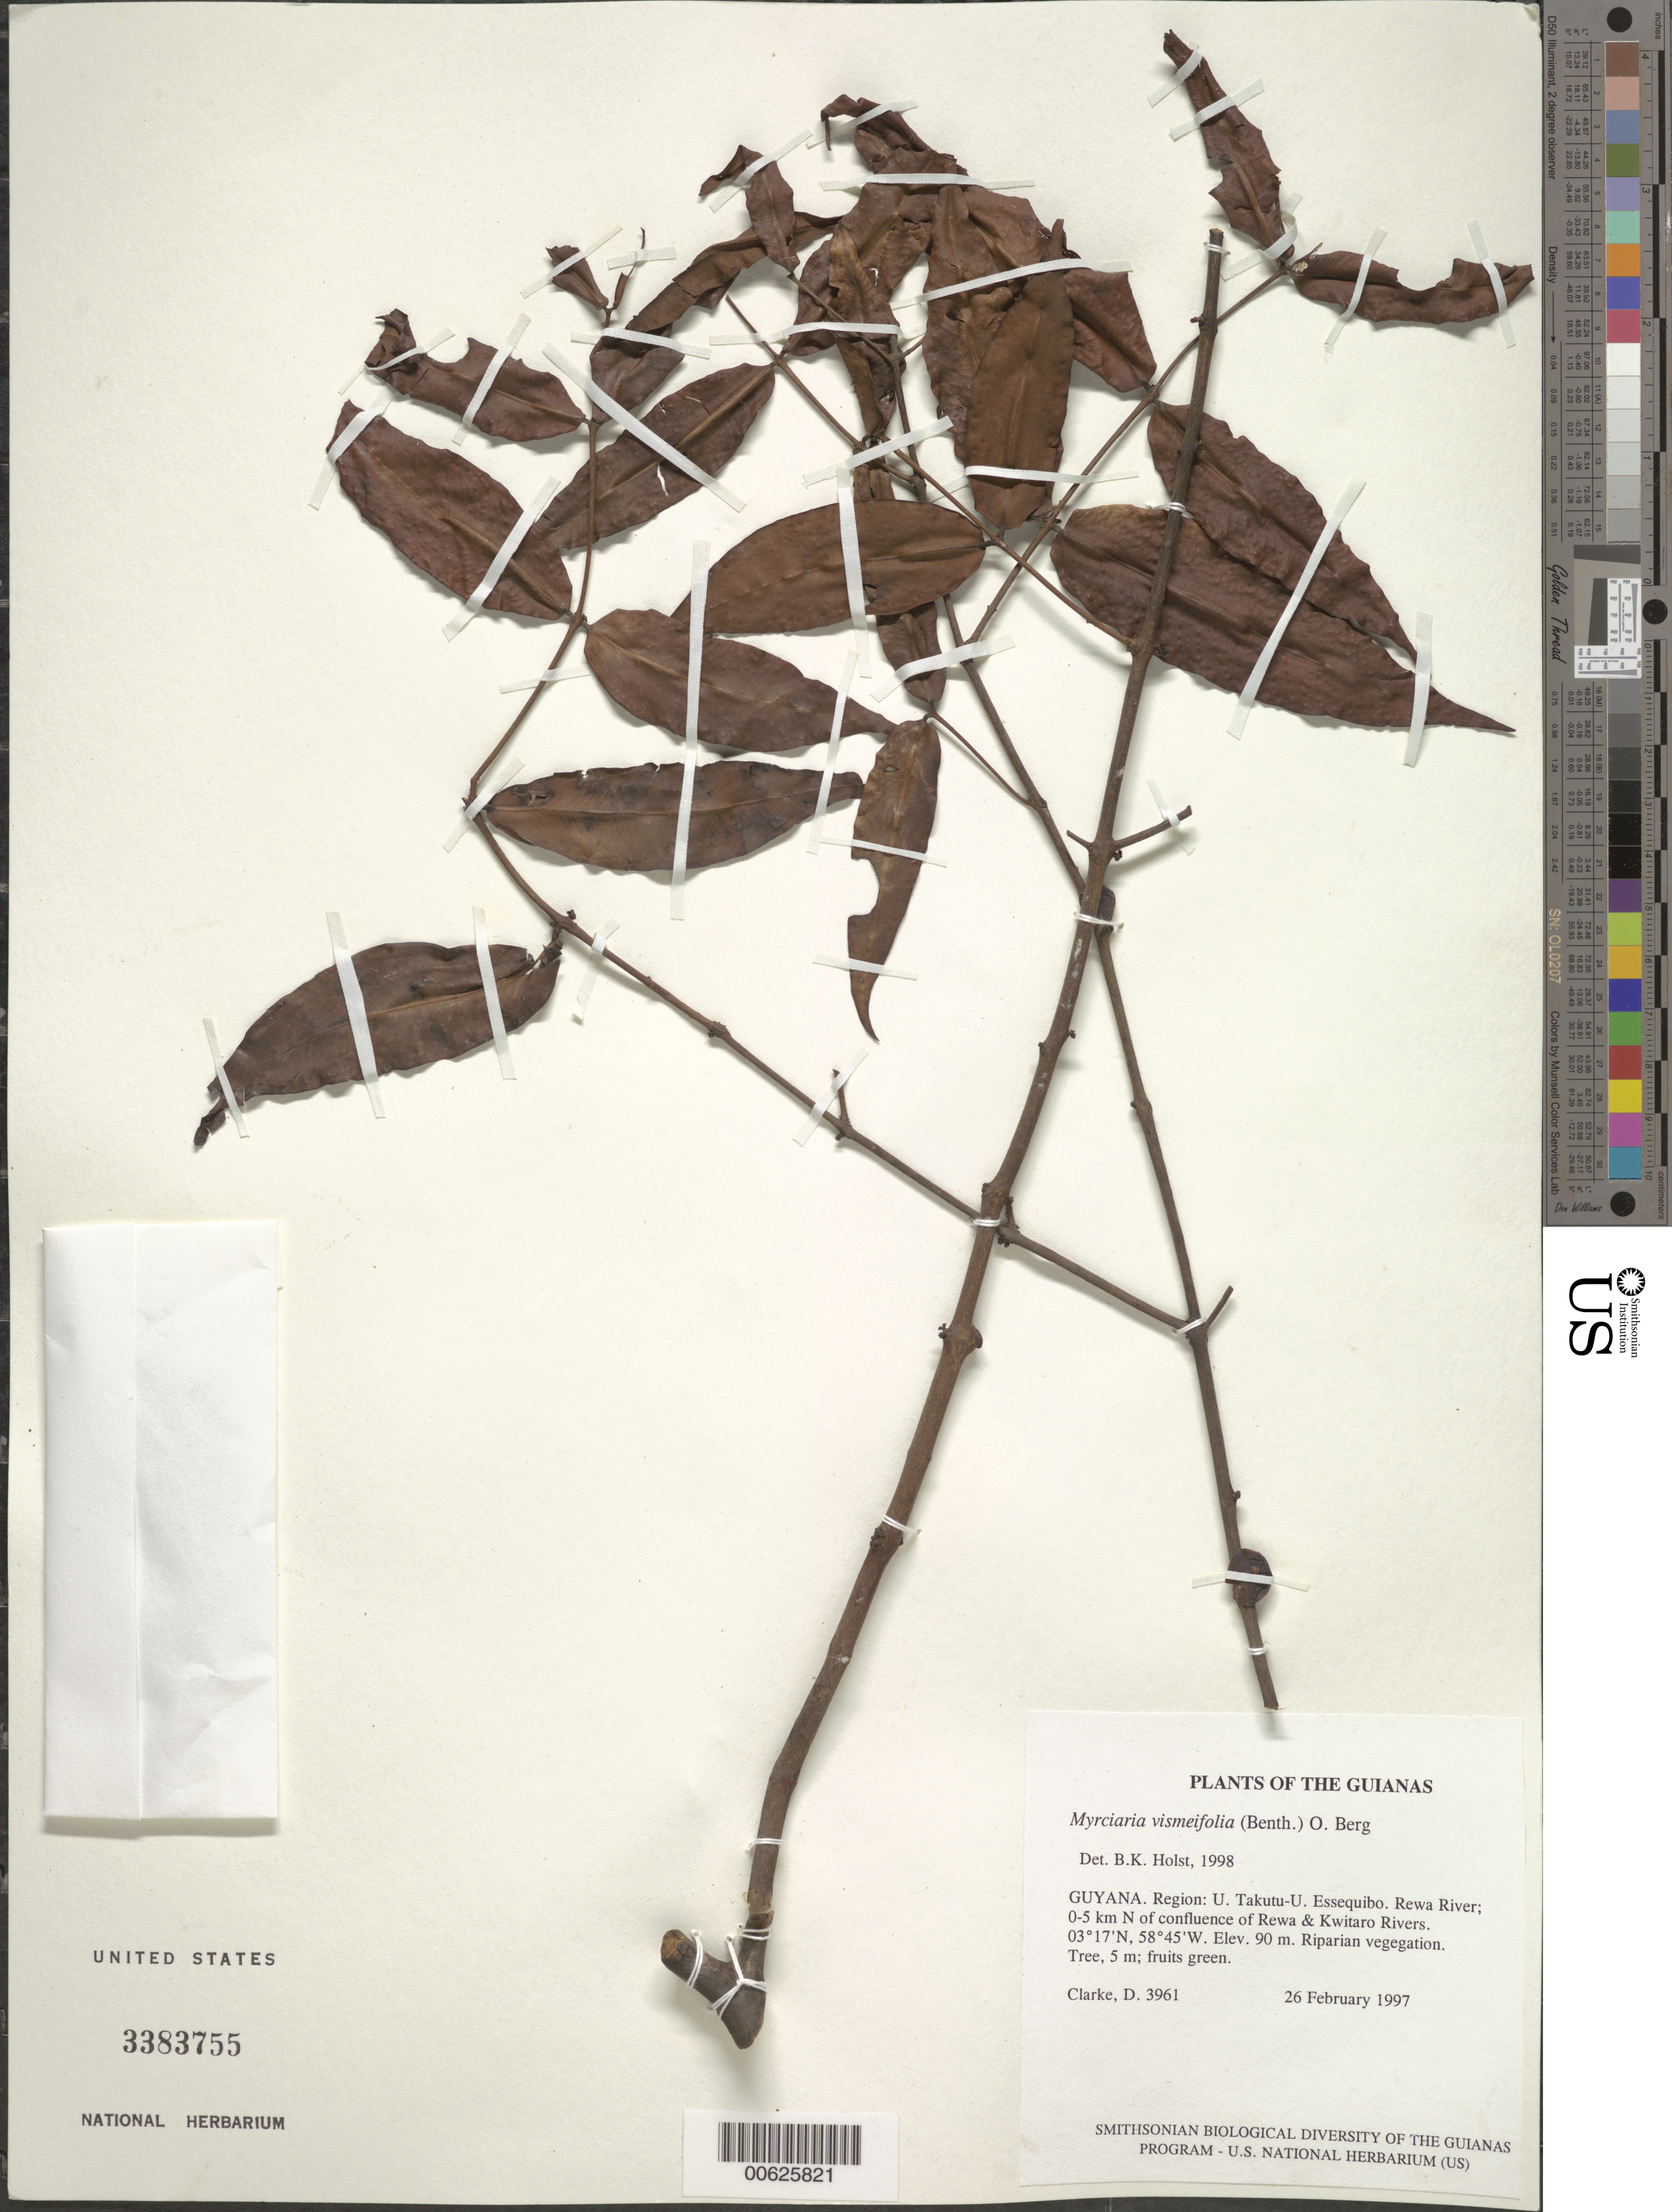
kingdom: Plantae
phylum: Tracheophyta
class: Magnoliopsida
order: Myrtales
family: Myrtaceae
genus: Myrciaria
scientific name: Myrciaria vismiifolia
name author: (Benth.) O. Berg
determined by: Holst, Bruce K.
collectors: H. D. Clarke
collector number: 3961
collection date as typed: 26 February 1997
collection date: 1997-02-26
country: Guyana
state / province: U. Takutu-U. Essequibo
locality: Rewa River; 0-5 km N of confluence of Rewa & Kwitaro Rivers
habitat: Riparian vegetation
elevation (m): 90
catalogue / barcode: US 3383755